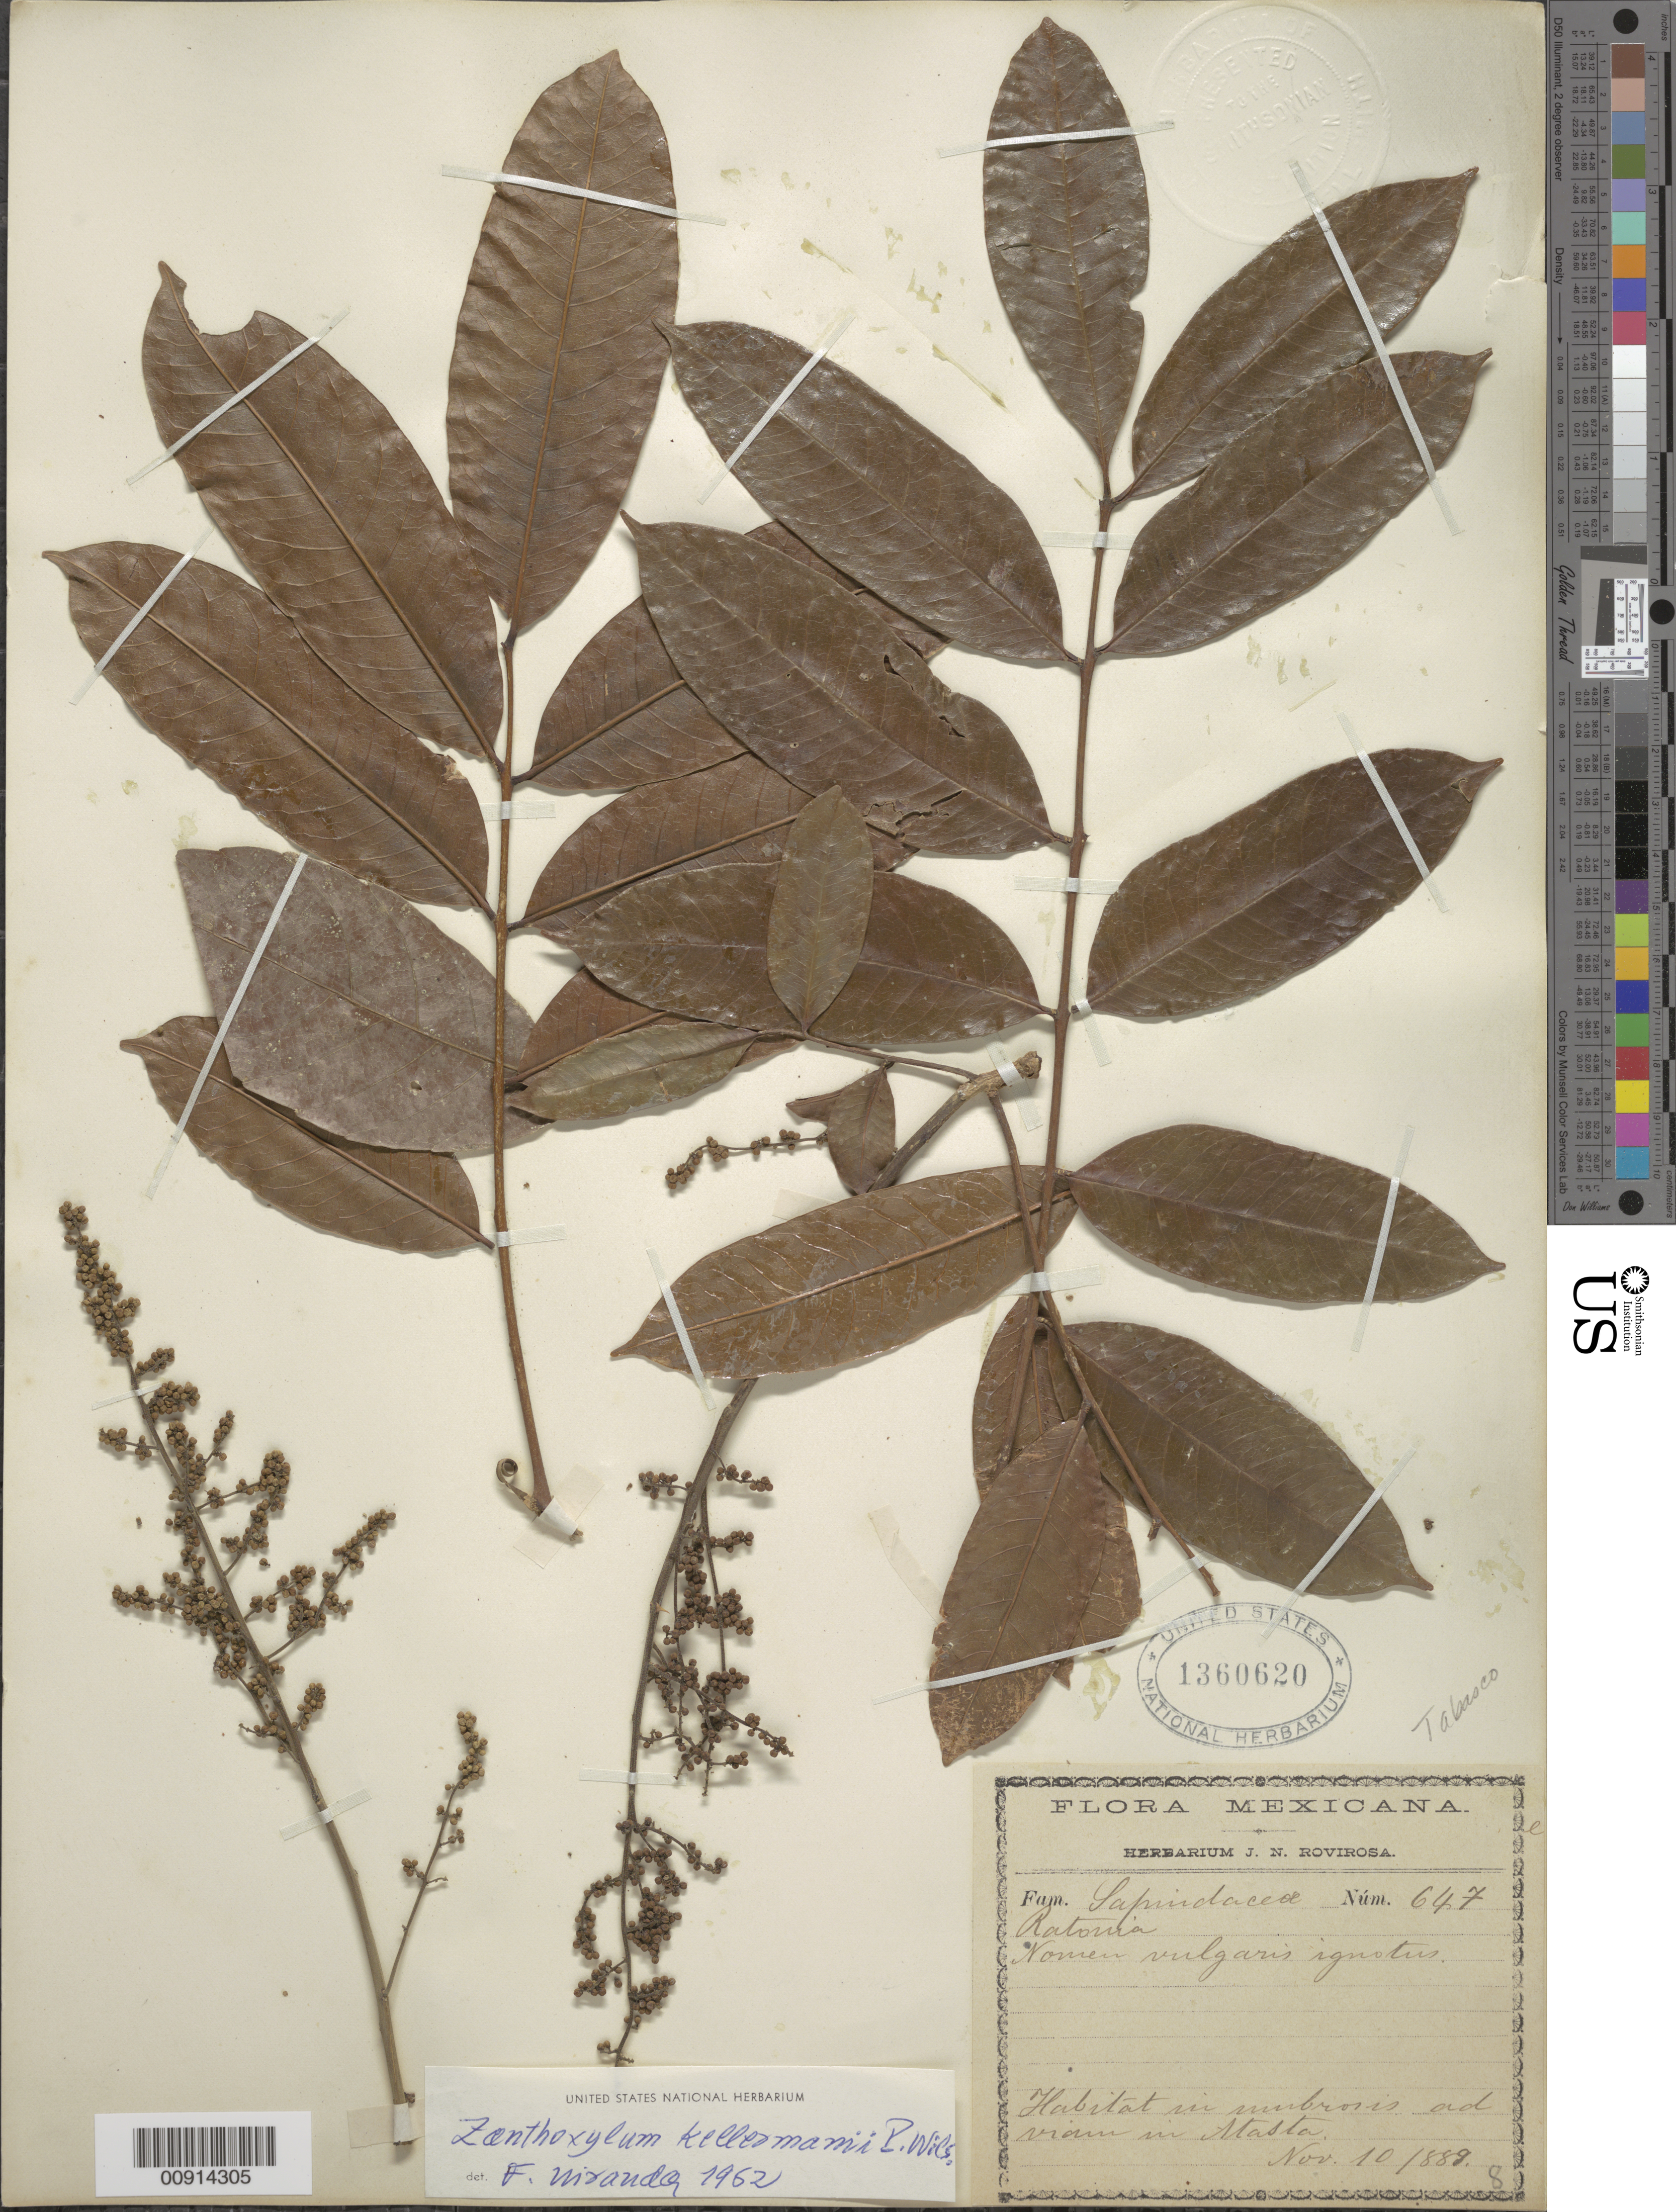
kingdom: Plantae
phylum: Tracheophyta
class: Magnoliopsida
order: Sapindales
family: Rutaceae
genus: Zanthoxylum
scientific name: Zanthoxylum kellermanii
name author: P. Wilson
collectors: J. N. Rovirosa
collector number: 647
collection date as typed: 10 Nov 1889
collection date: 1889-11-10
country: Mexico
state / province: Tabasco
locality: Ad viam in Atasta.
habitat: In umbrosis.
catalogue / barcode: US 1360620